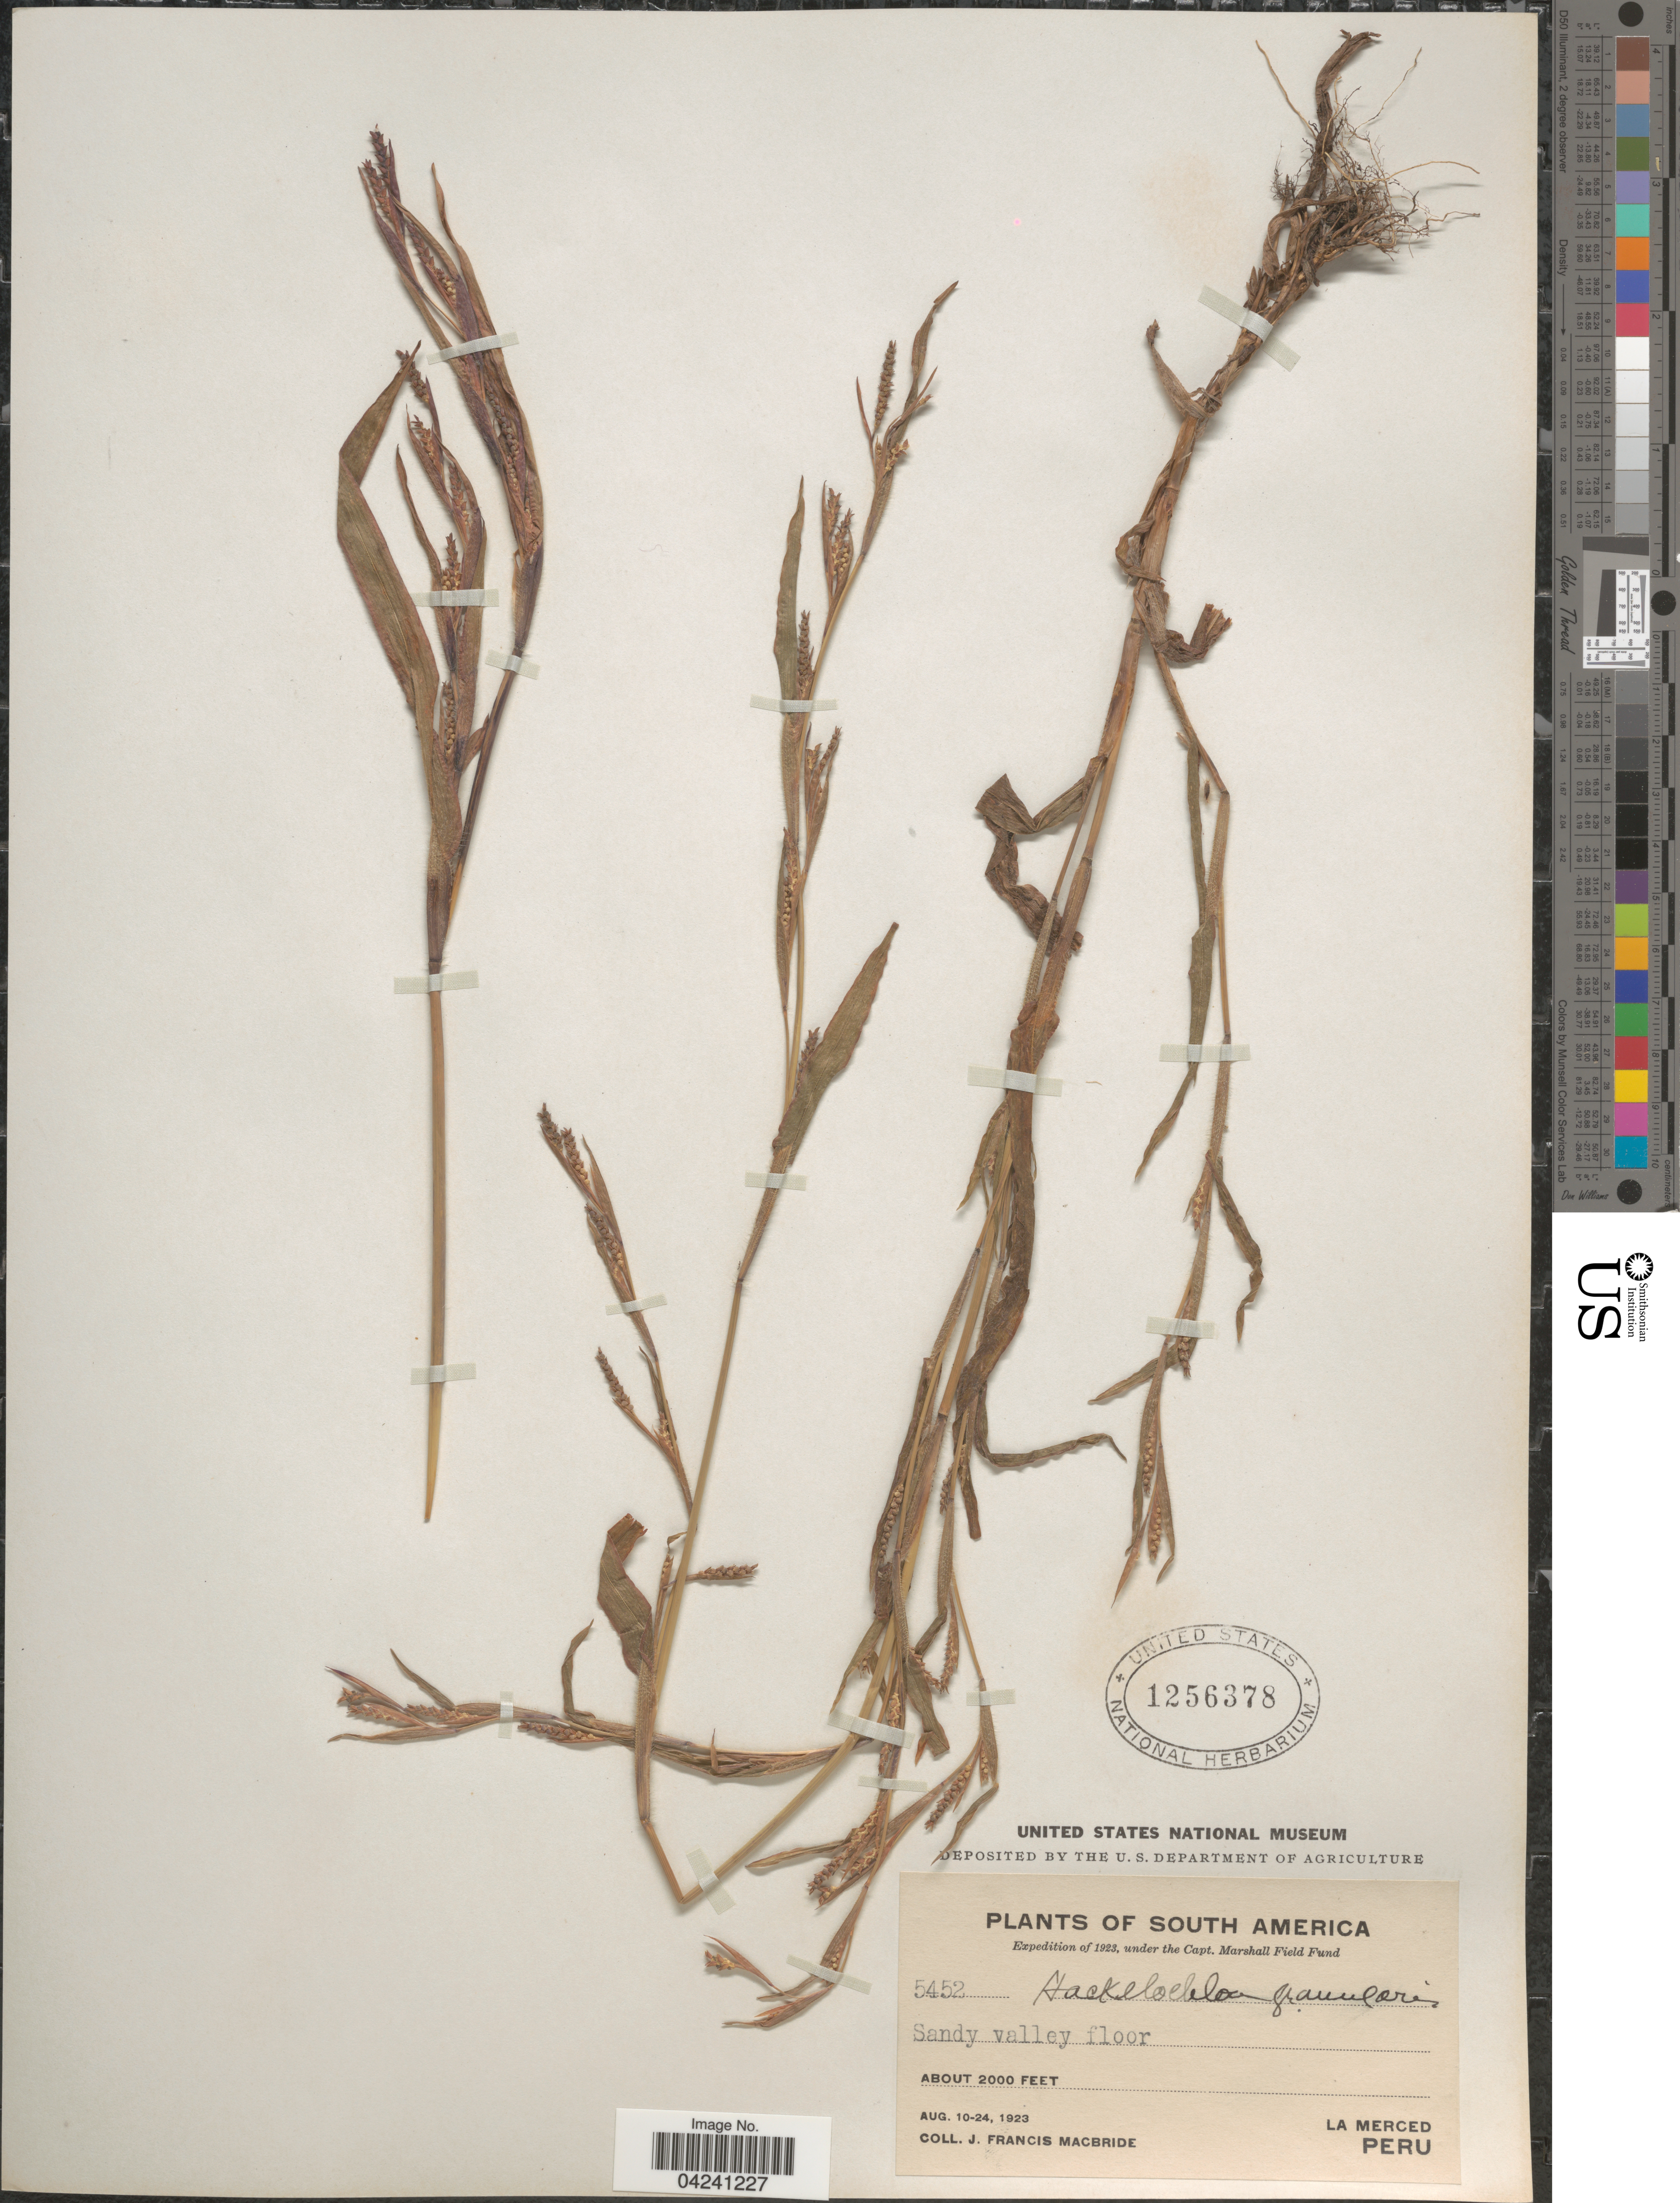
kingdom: Plantae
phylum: Tracheophyta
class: Liliopsida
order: Poales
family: Poaceae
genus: Hackelochloa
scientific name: Hackelochloa granularis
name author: (L.) Kuntze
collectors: J. F. Macbride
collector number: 5452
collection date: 1923-08-10/1923-08-24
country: Peru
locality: Expedition of 1923, under the Capt. Marshall Field Fund. Sandy valley floor. La Merced.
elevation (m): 610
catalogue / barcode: US 1256378